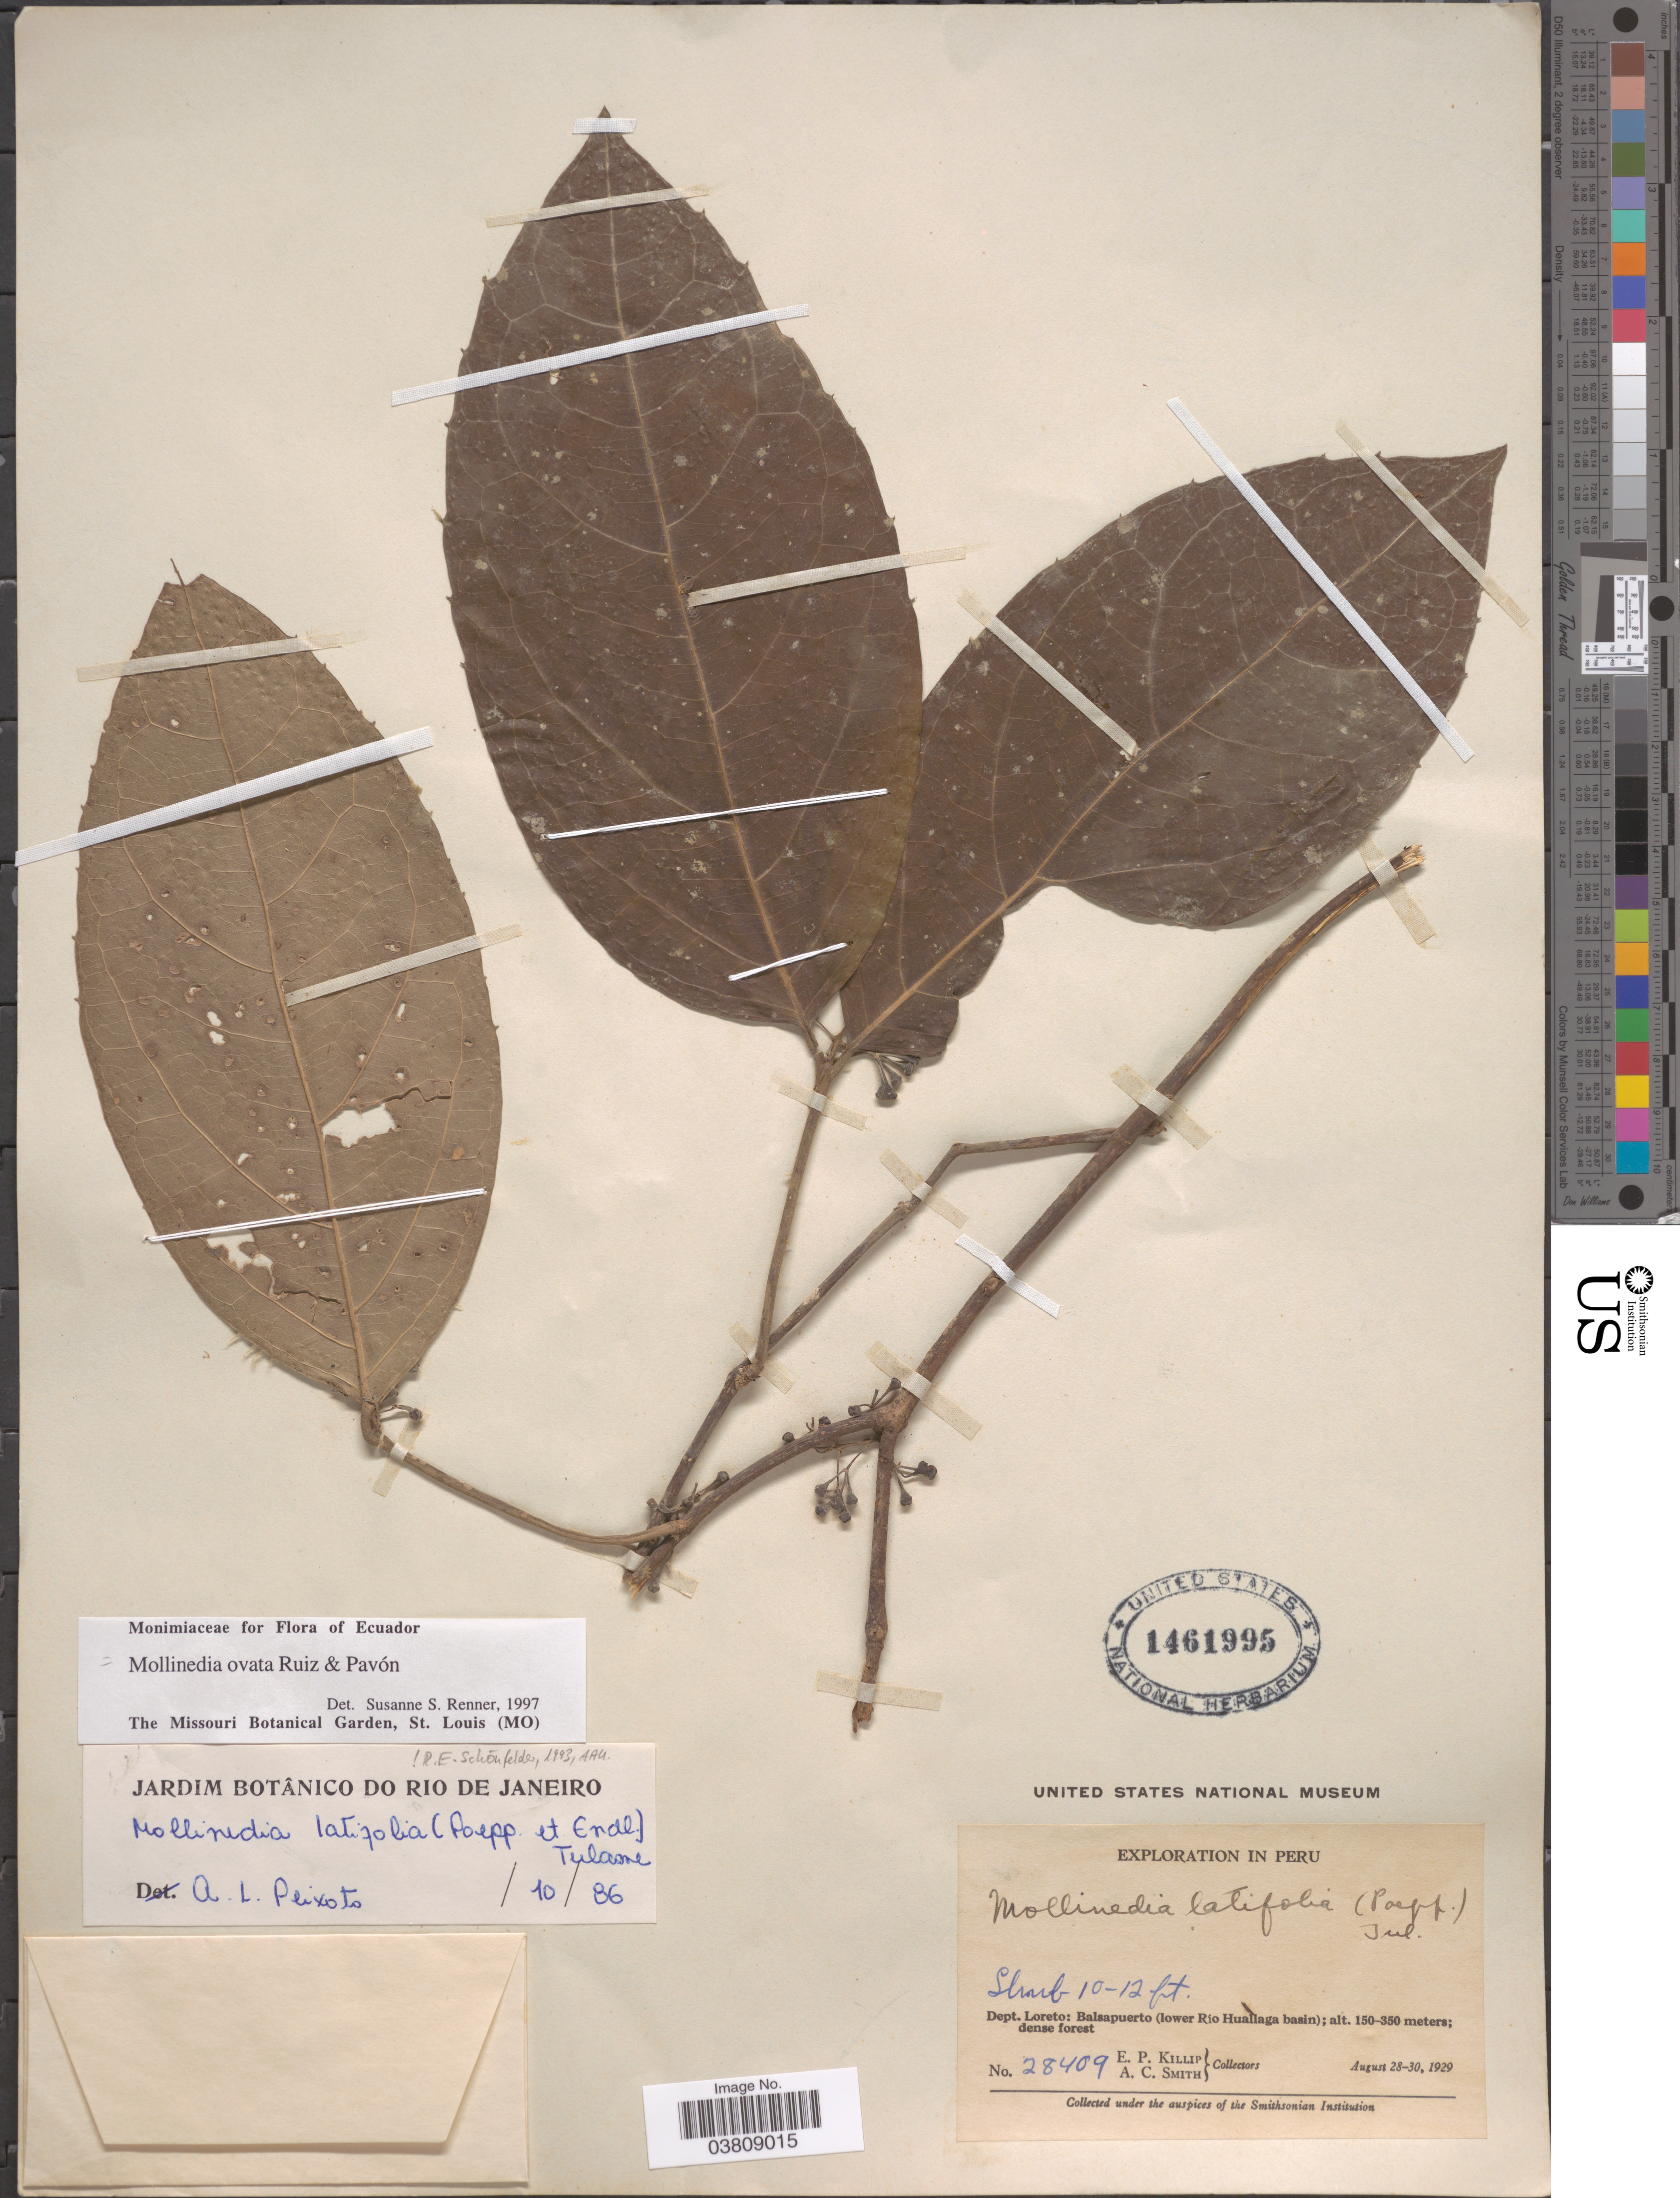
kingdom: Plantae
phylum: Tracheophyta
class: Magnoliopsida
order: Laurales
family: Monimiaceae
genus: Mollinedia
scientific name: Mollinedia ovata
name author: Ruiz & Pav.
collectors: E. P. Killip & A. C. Smith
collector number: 28409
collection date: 1929-08-28/1929-08-30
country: Peru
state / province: Loreto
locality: Dept. Loreto: Balsapuerto (lower Río Huallaga basin).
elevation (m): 150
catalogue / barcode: US 1461995